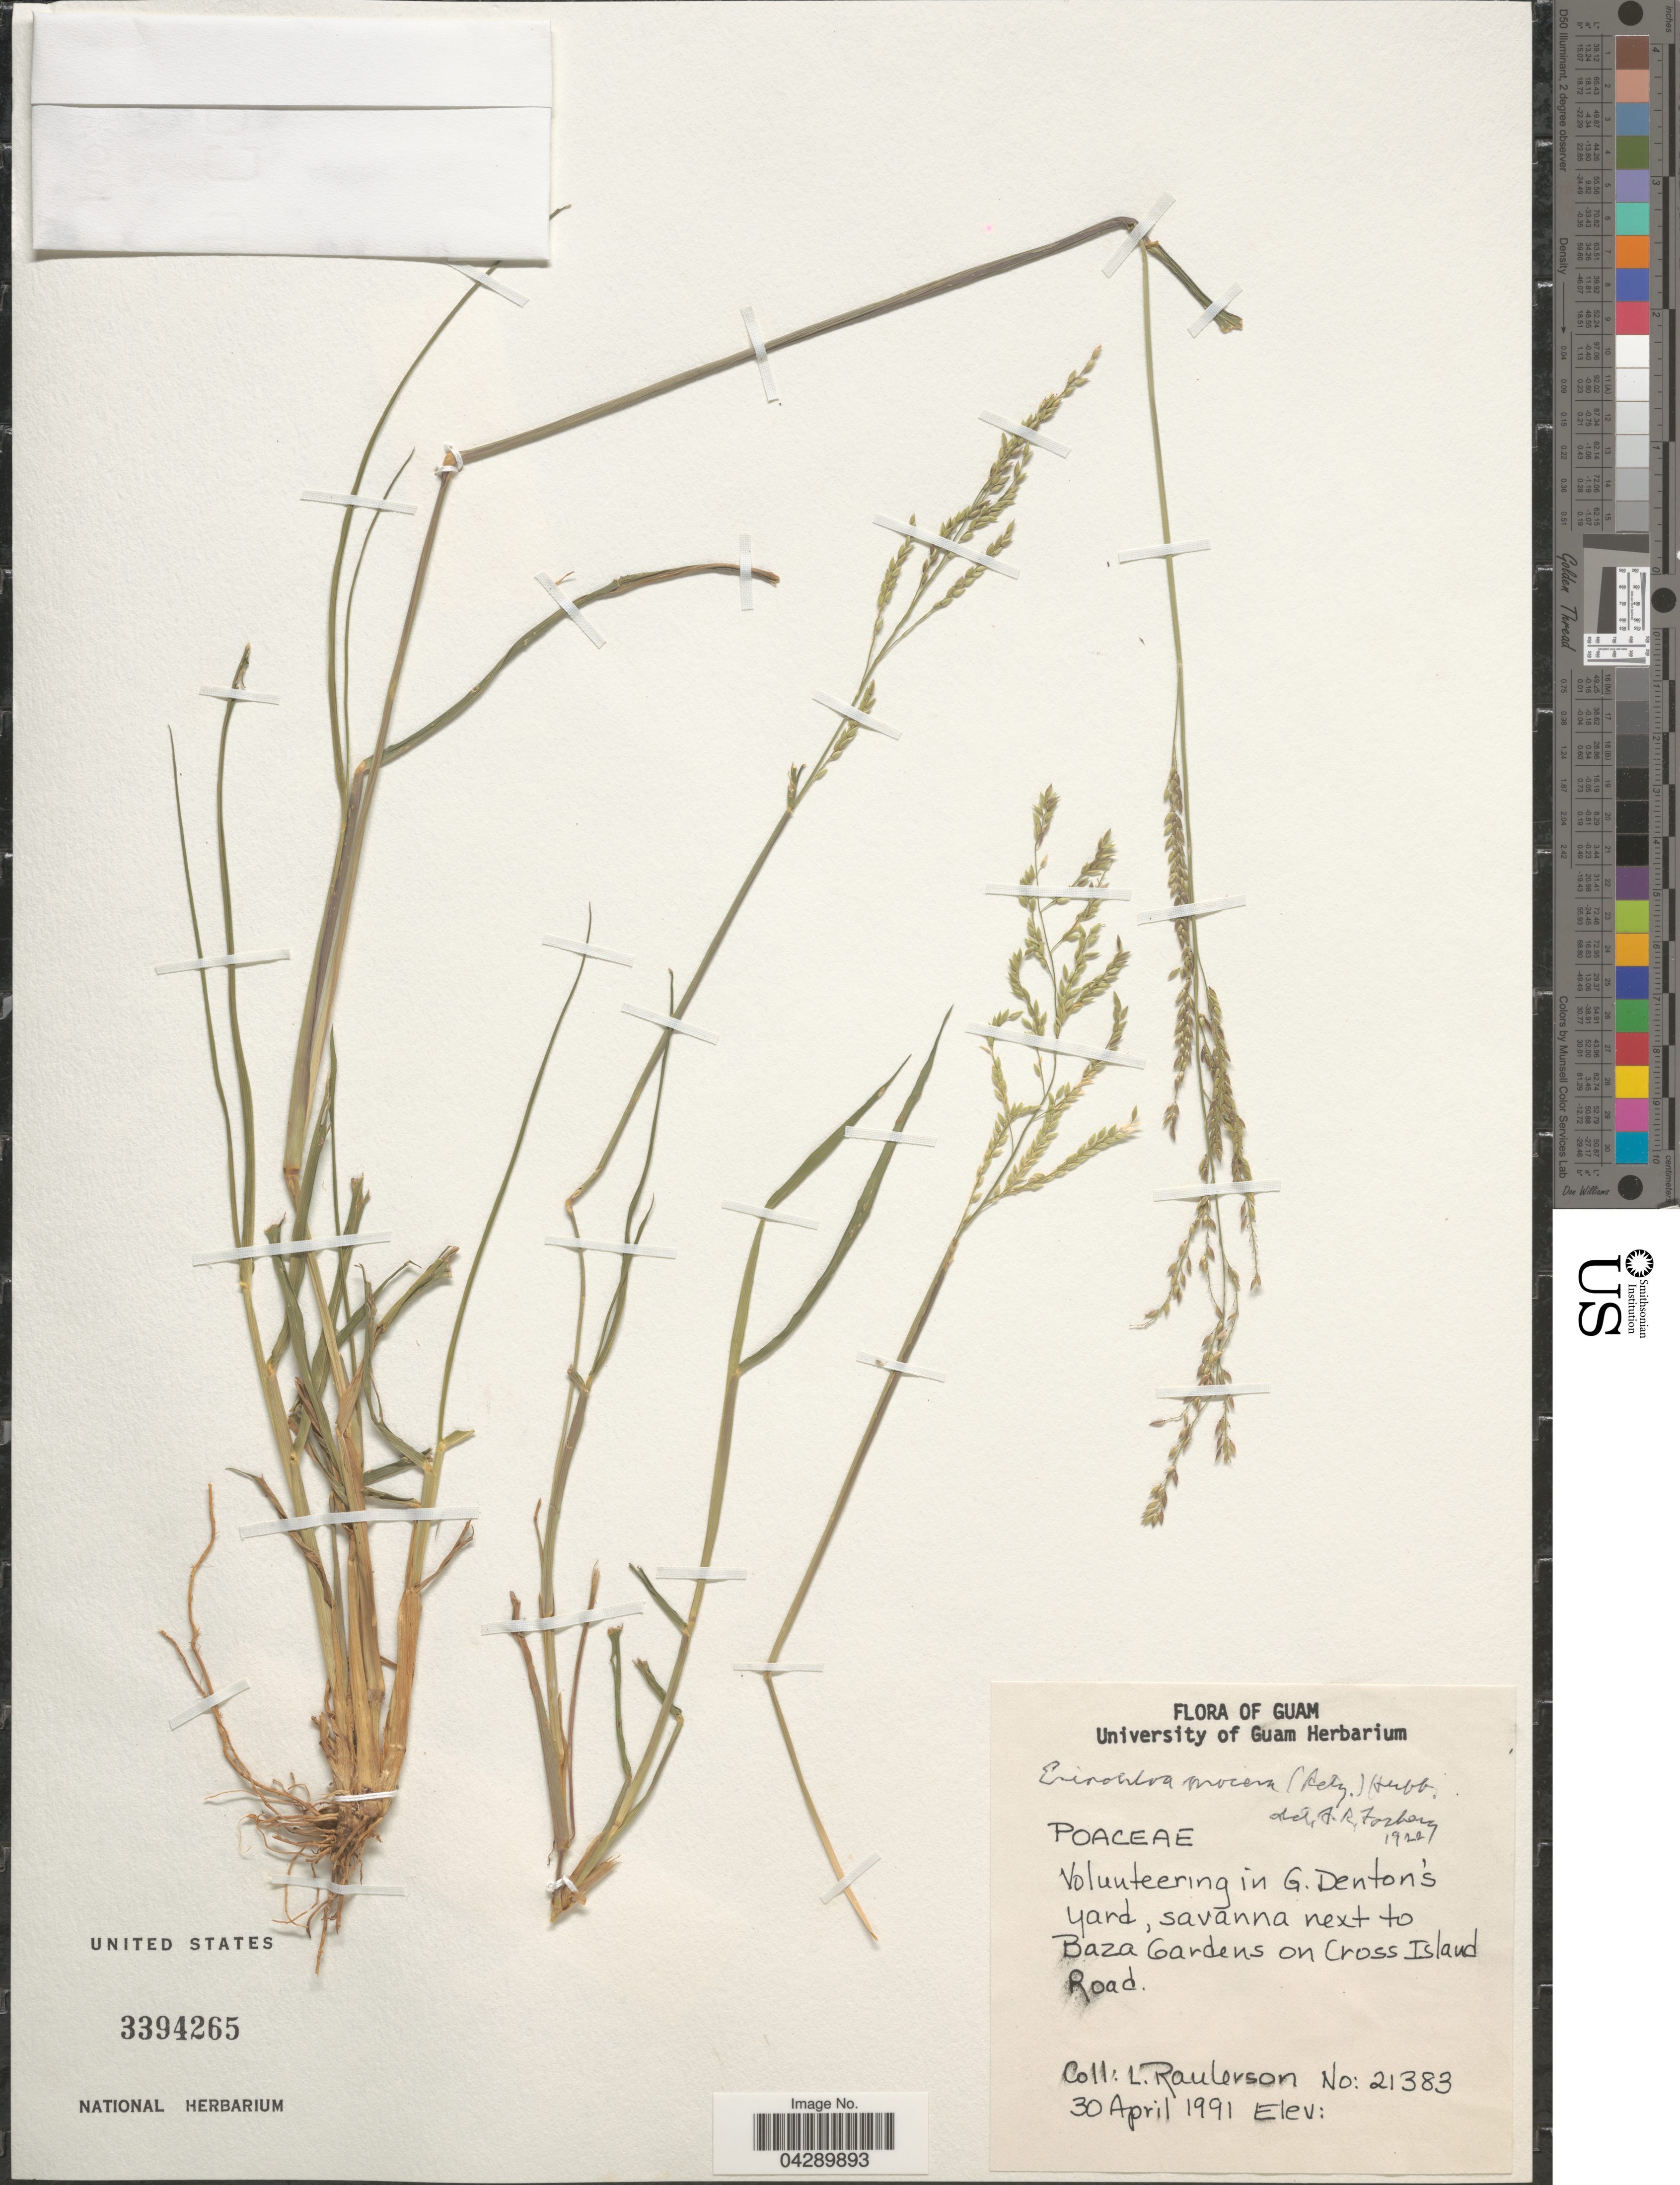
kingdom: Plantae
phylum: Tracheophyta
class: Liliopsida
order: Poales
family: Poaceae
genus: Eriochloa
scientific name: Eriochloa procera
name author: (Retz.) C.E. Hubb.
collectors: L. Raulerson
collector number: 21383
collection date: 1991-04-30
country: Guam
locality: Volunteering in G. Denton's Yard, savanna next to Baza Gardens on Cross Island Road.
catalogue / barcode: US 3394265